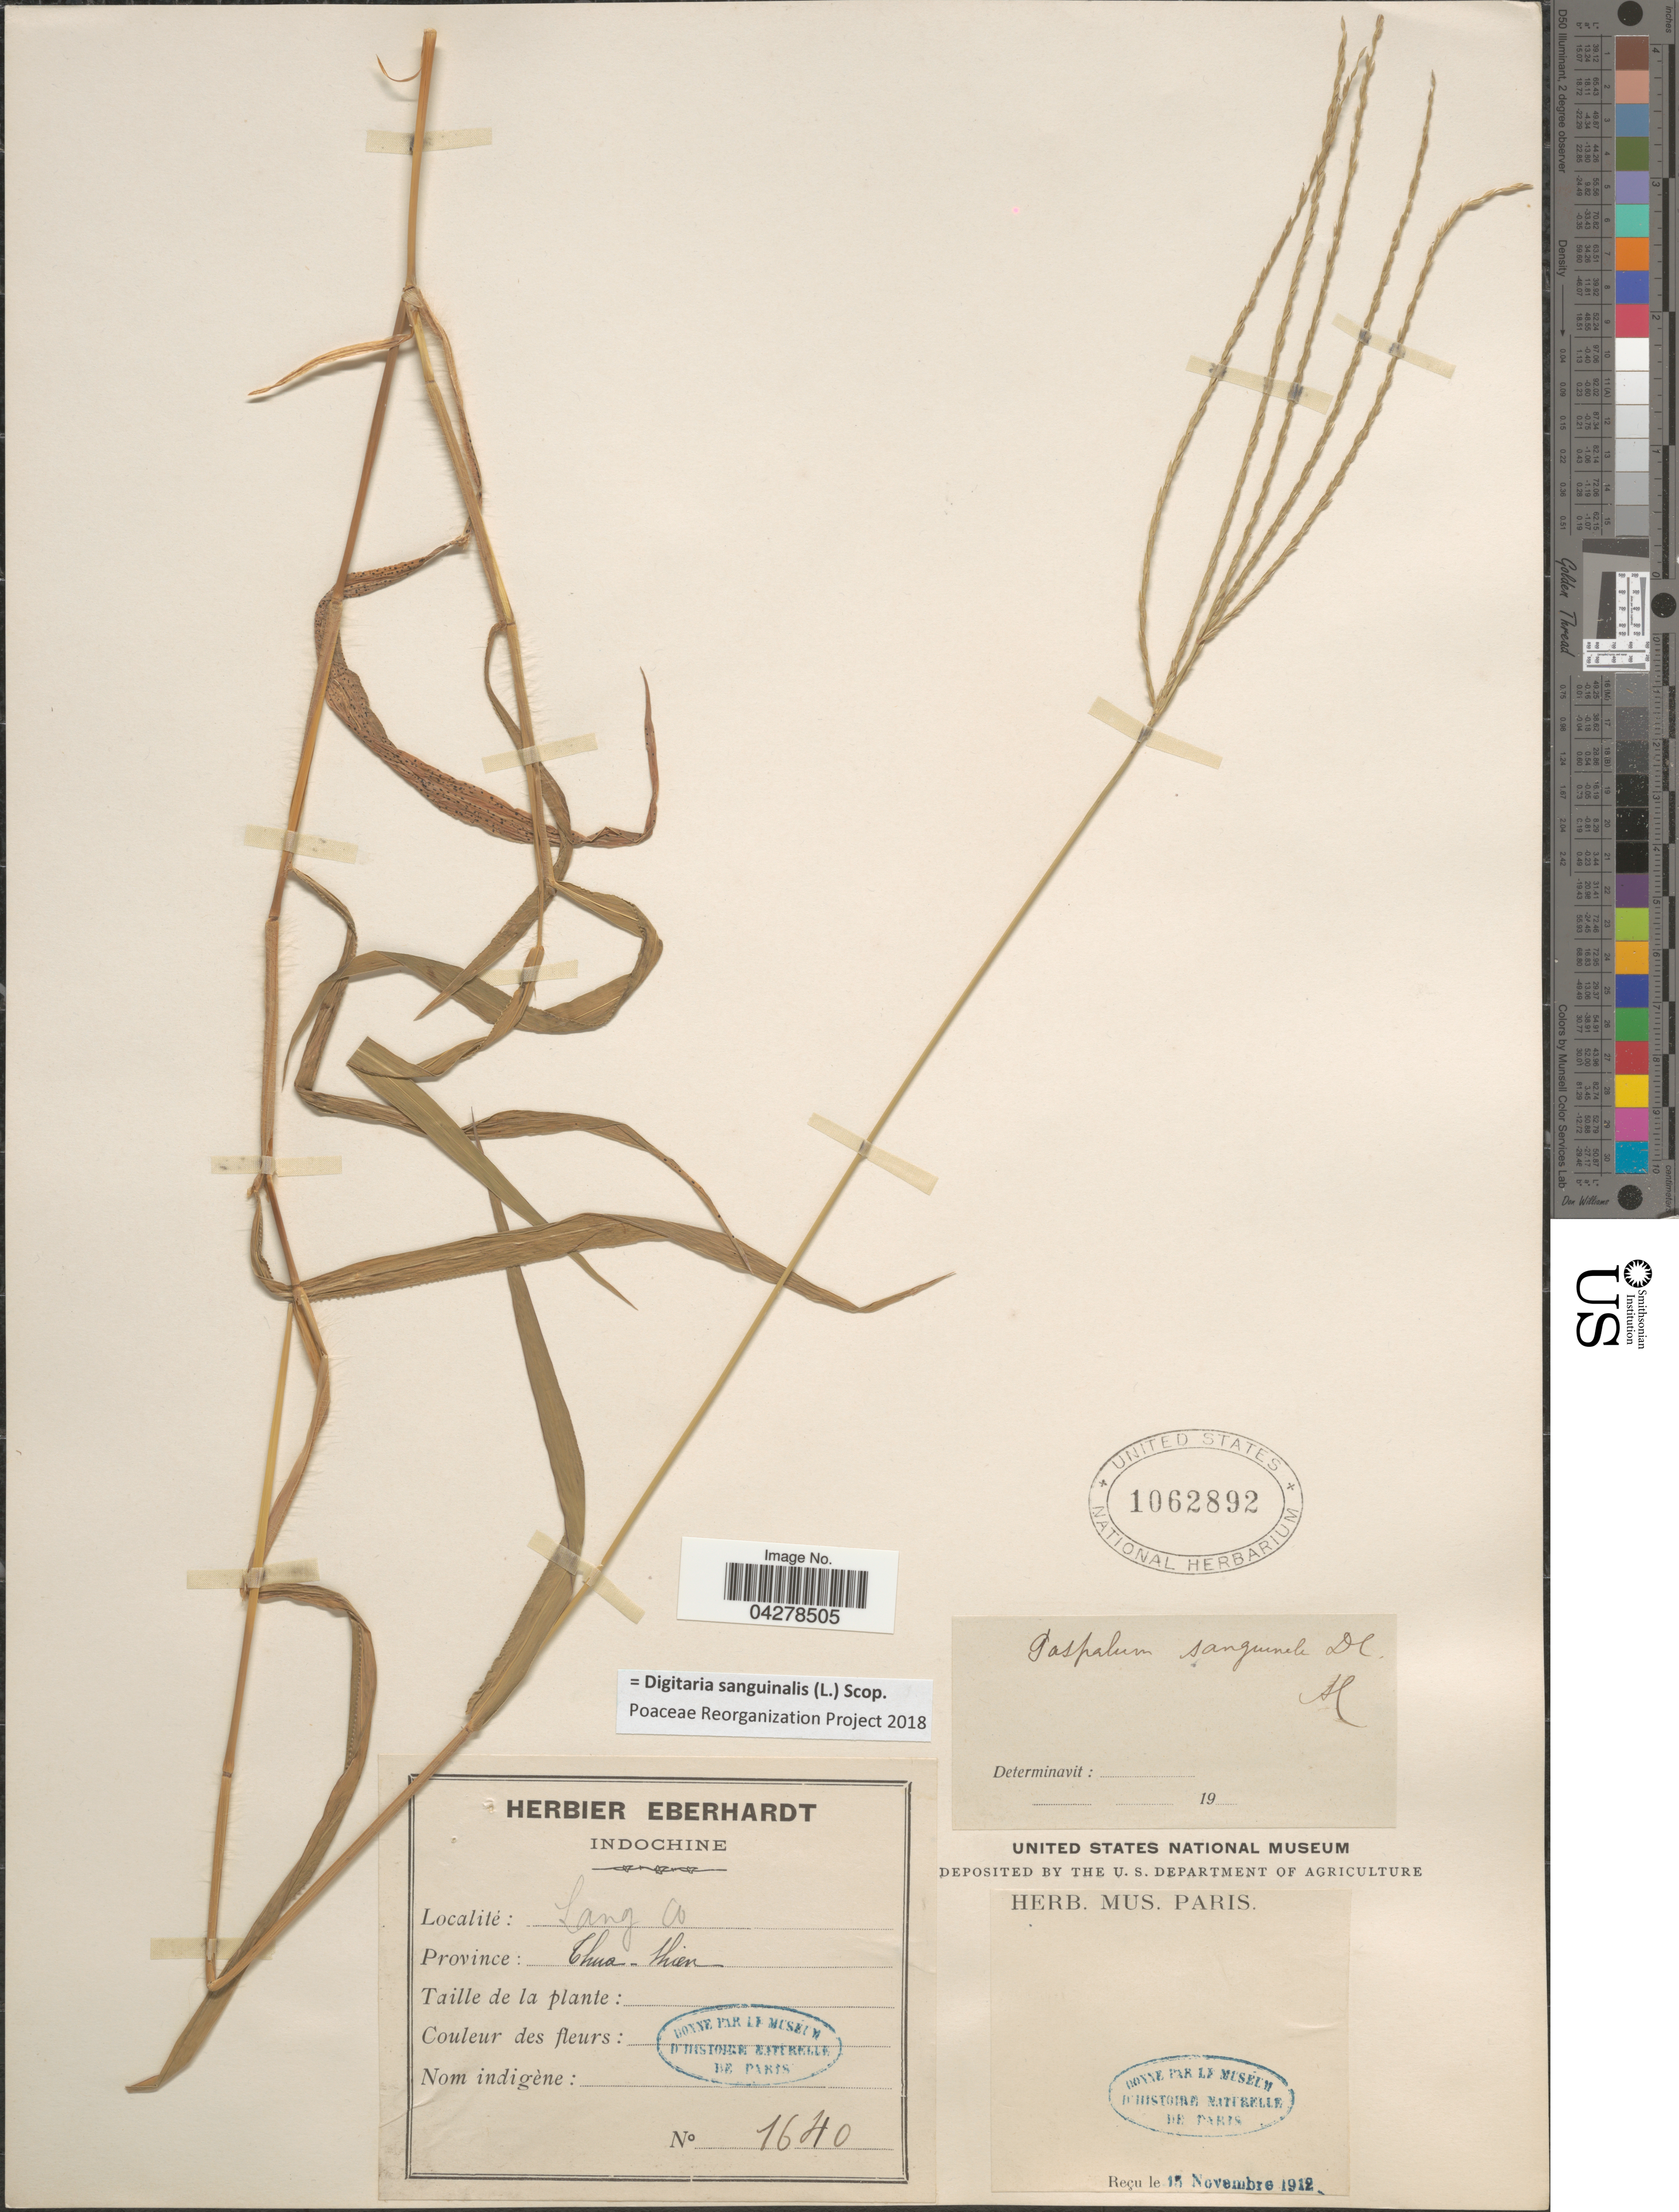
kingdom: Plantae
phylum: Tracheophyta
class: Liliopsida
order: Poales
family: Poaceae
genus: Digitaria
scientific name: Digitaria sanguinalis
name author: (L.) Scop.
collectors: ex herb. Eberhardt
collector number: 1640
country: Vietnam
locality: Lang Co. Province: Chua-shien.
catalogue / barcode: US 1062892